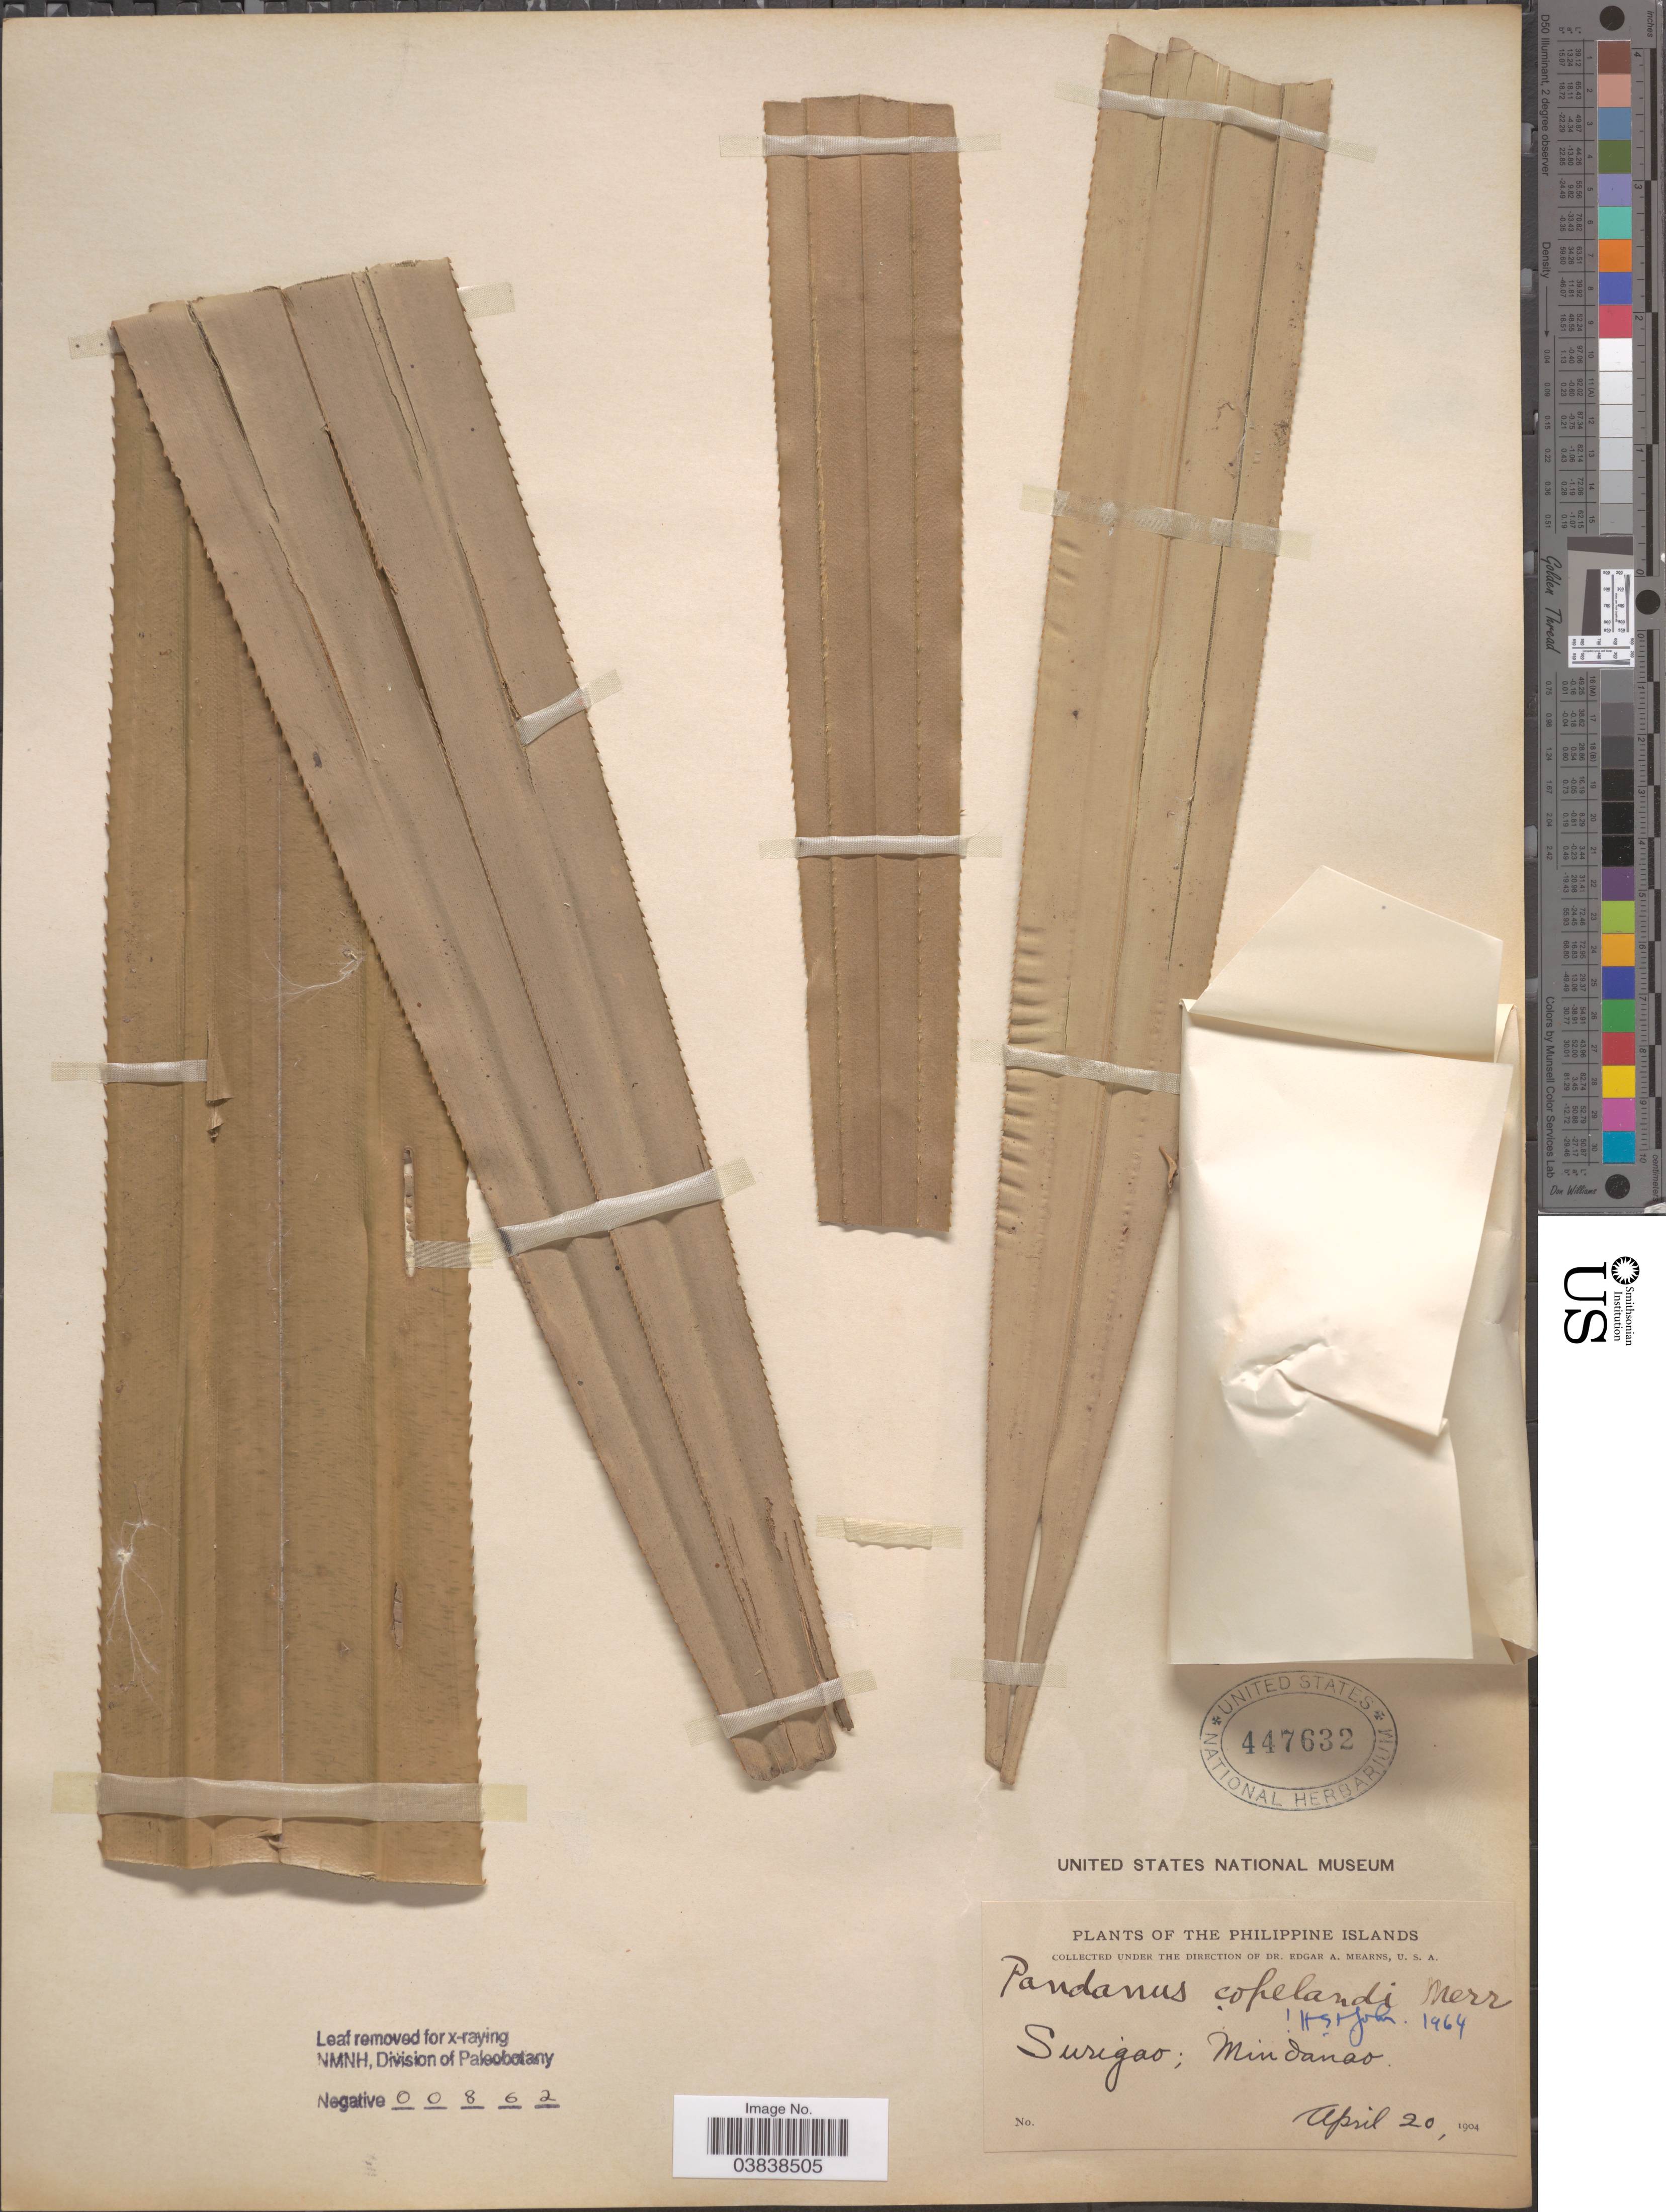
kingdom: Plantae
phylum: Tracheophyta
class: Liliopsida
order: Pandanales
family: Pandanaceae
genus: Pandanus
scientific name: Pandanus copelandii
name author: Merr.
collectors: E. A. Mearns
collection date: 1904-04-20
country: Philippines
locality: Surigao; Mindanao.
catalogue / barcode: US 447632